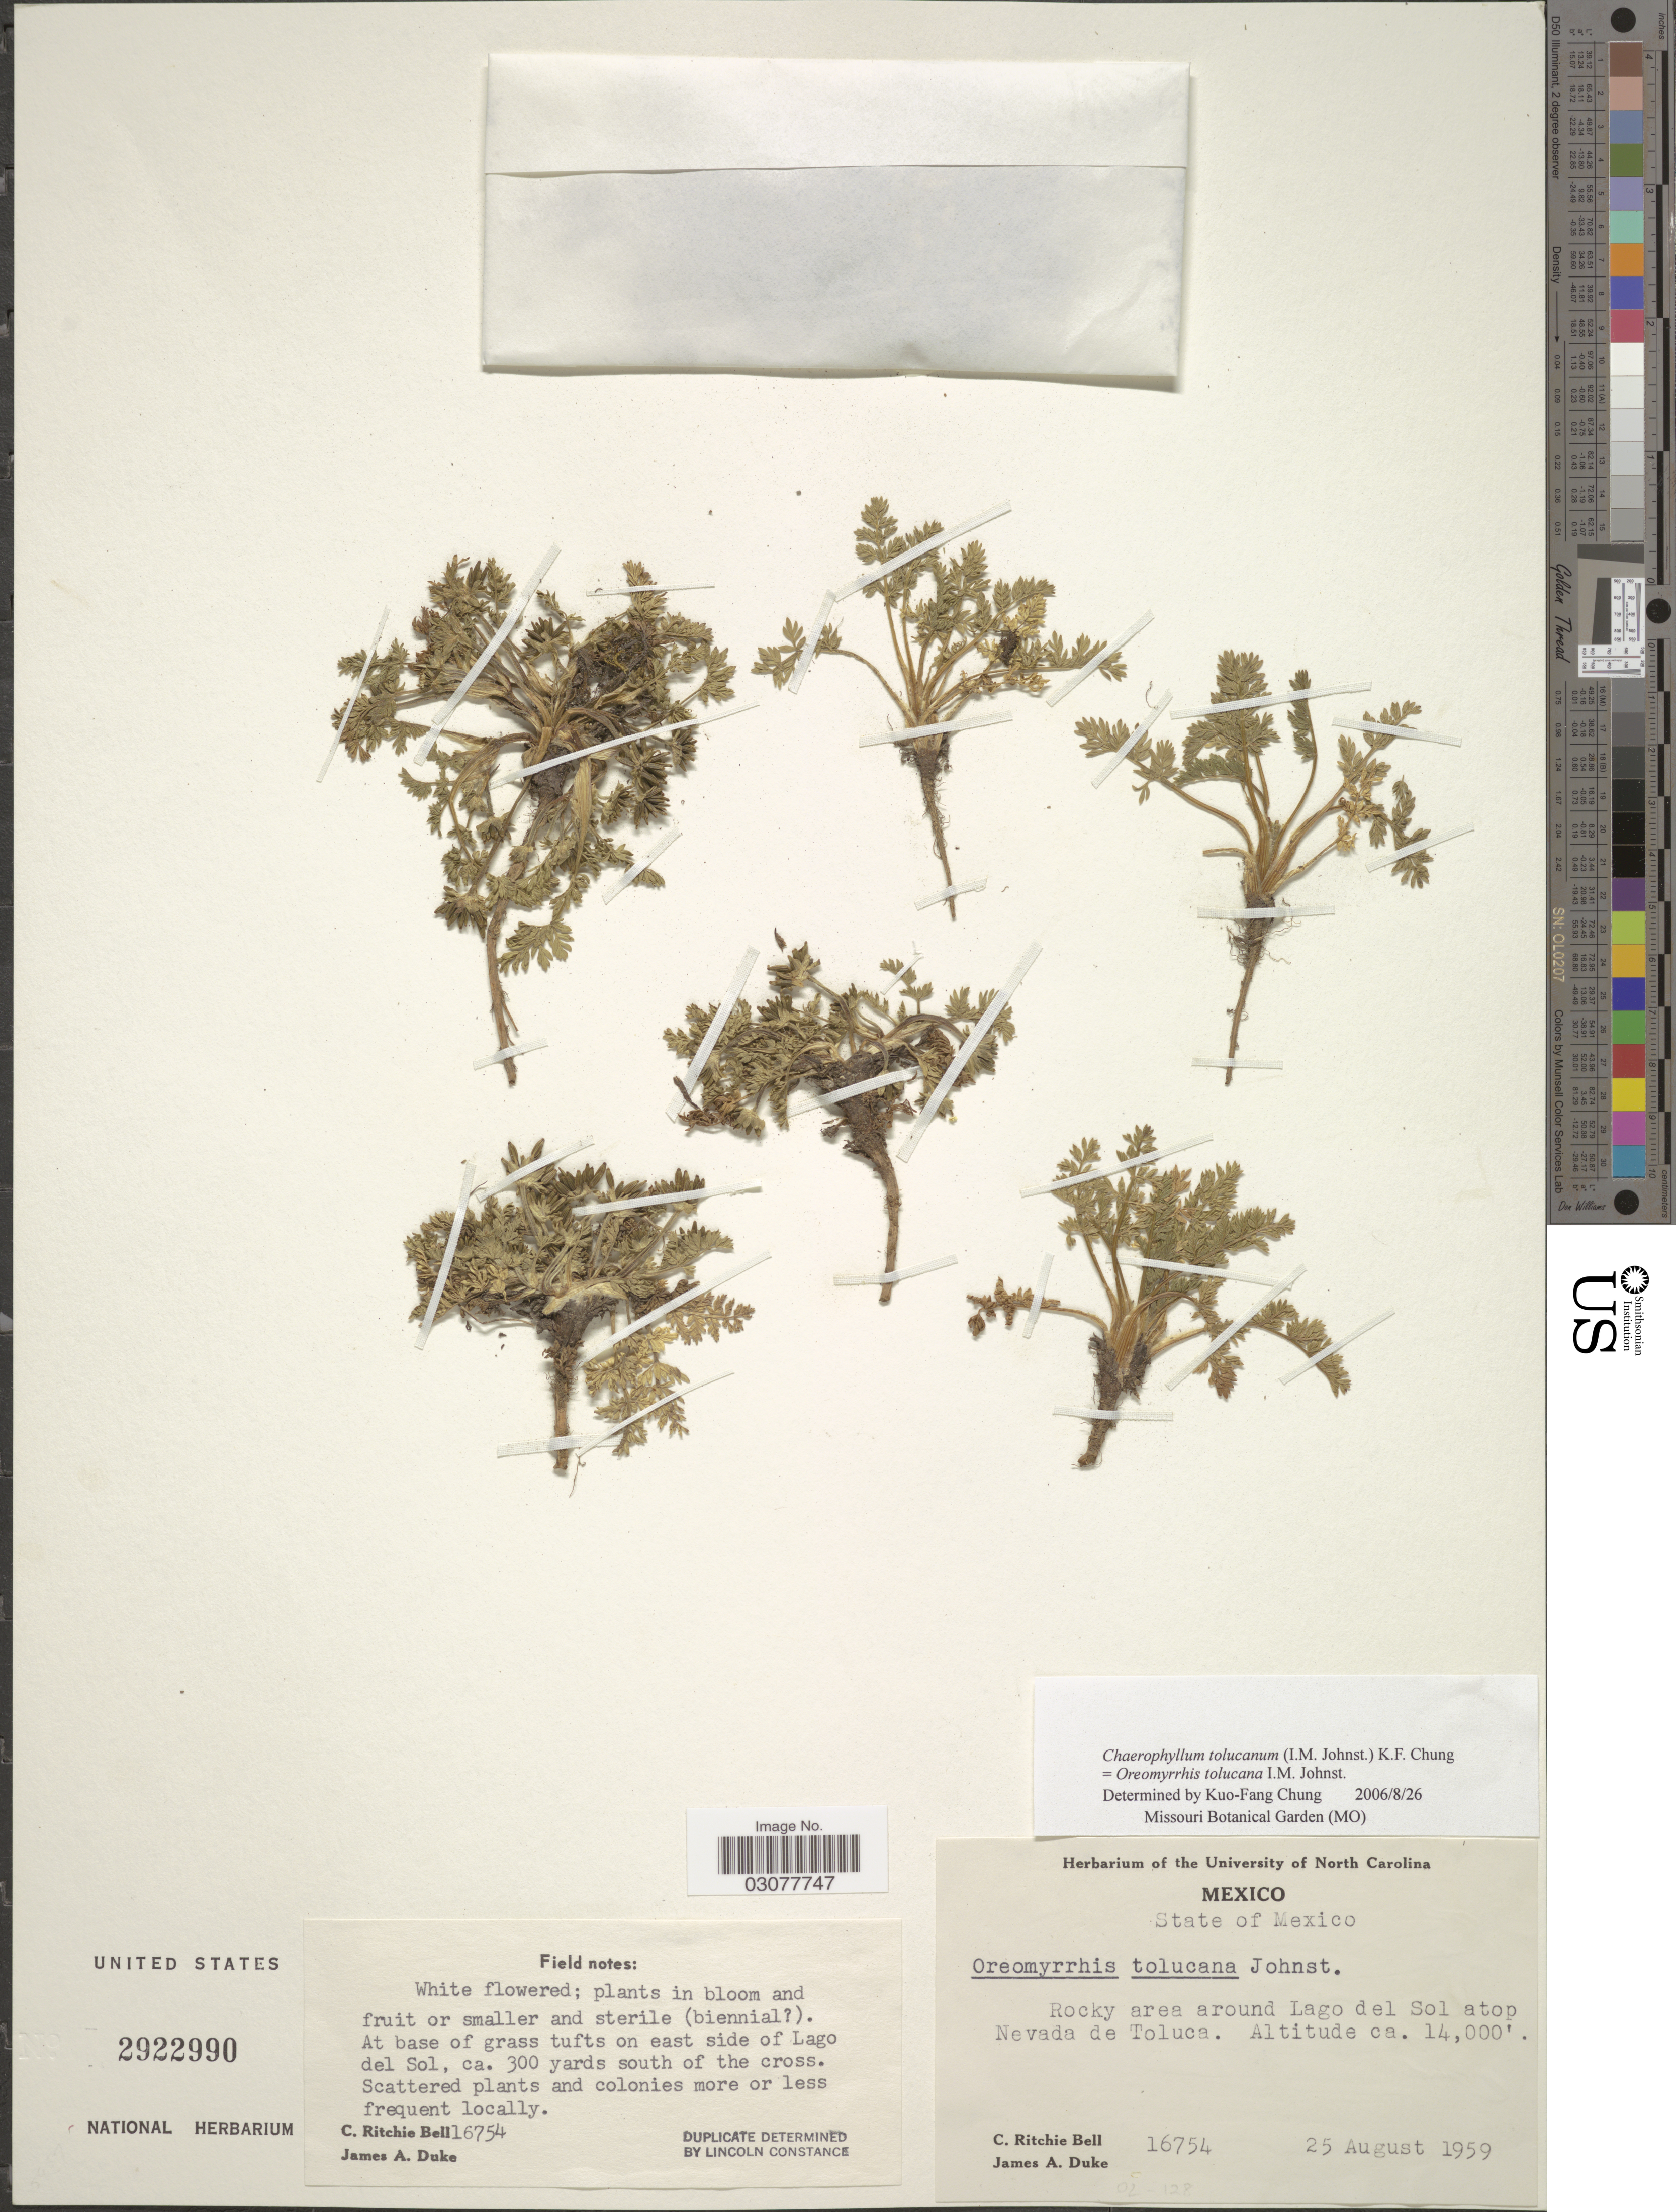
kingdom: Plantae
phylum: Tracheophyta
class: Magnoliopsida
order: Apiales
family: Apiaceae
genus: Chaerophyllum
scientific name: Chaerophyllum tolucanum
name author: (I.M. Johnst.) K.F. Chung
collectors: C. R. Bell & J. A. Duke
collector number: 16754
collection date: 1959-08-25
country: Mexico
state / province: México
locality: Rocky area around Lago del Sol atop Nevada de Toluca.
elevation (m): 4267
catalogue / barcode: US 2922990